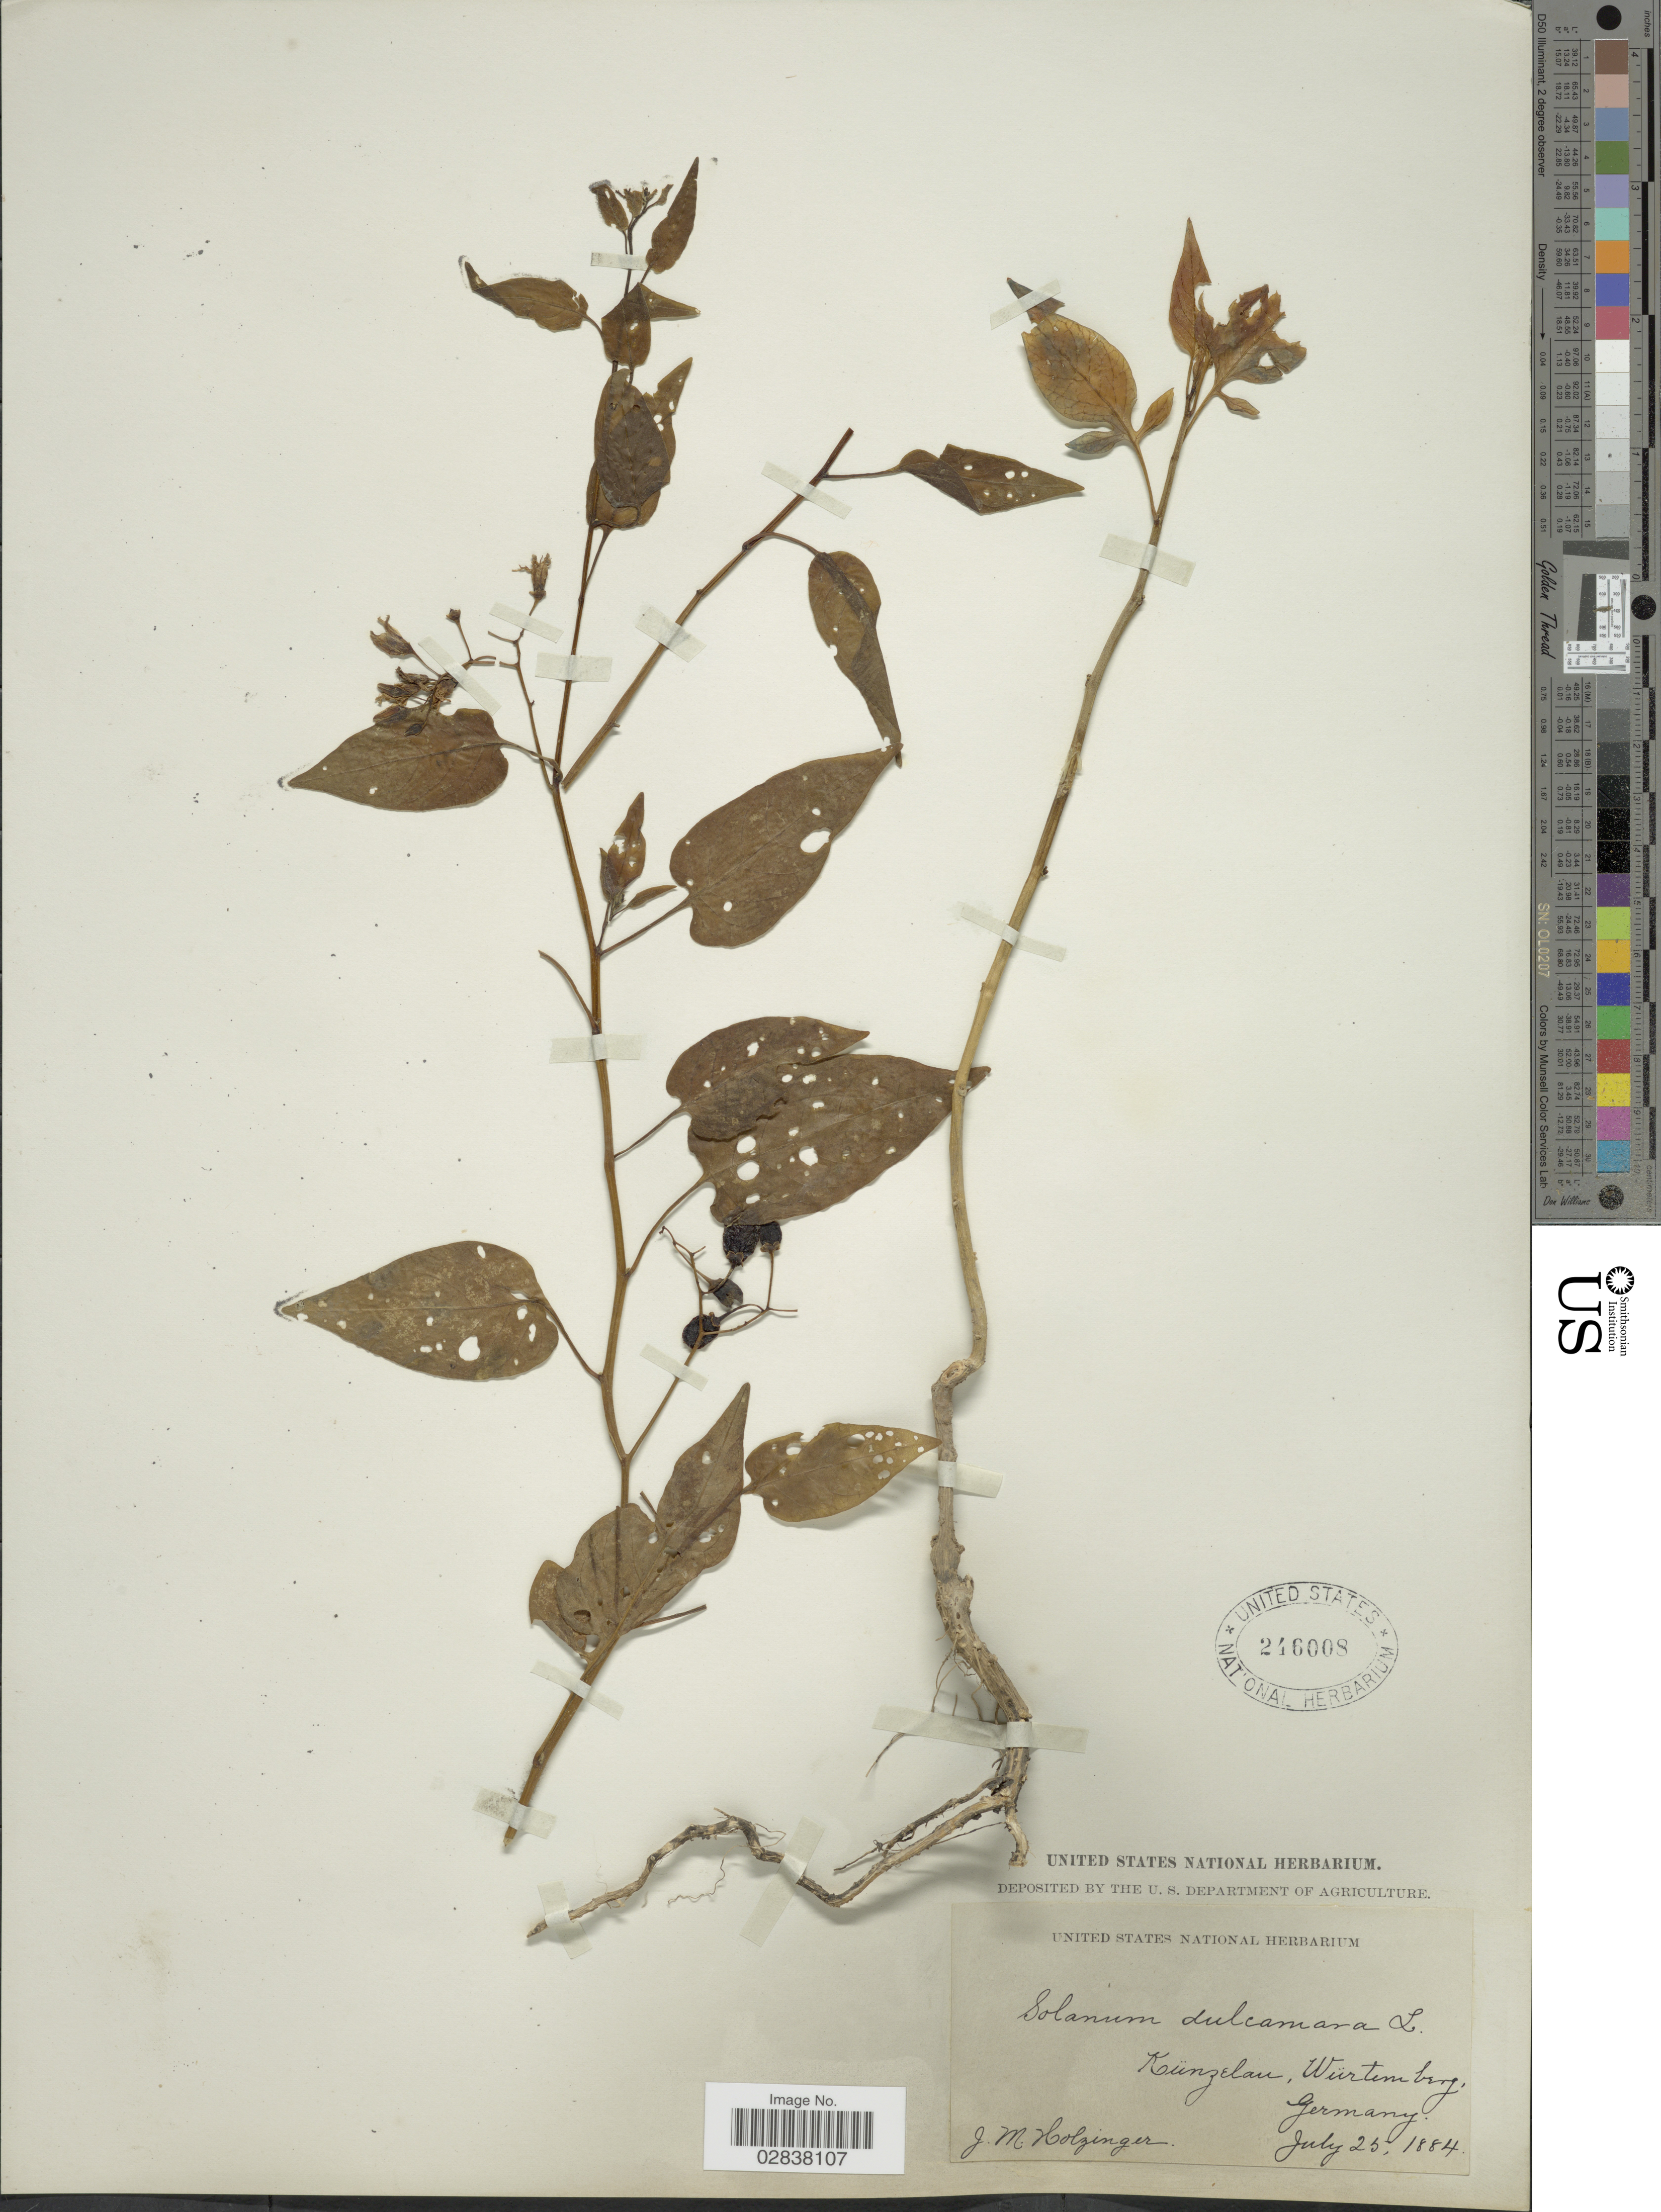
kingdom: Plantae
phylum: Tracheophyta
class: Magnoliopsida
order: Solanales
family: Solanaceae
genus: Solanum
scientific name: Solanum dulcamara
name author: L.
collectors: J. M. Holzinger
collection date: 1884-07-25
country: Germany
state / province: Baden-Württemberg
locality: Künzelau, Würtemberg.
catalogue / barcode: US 246008